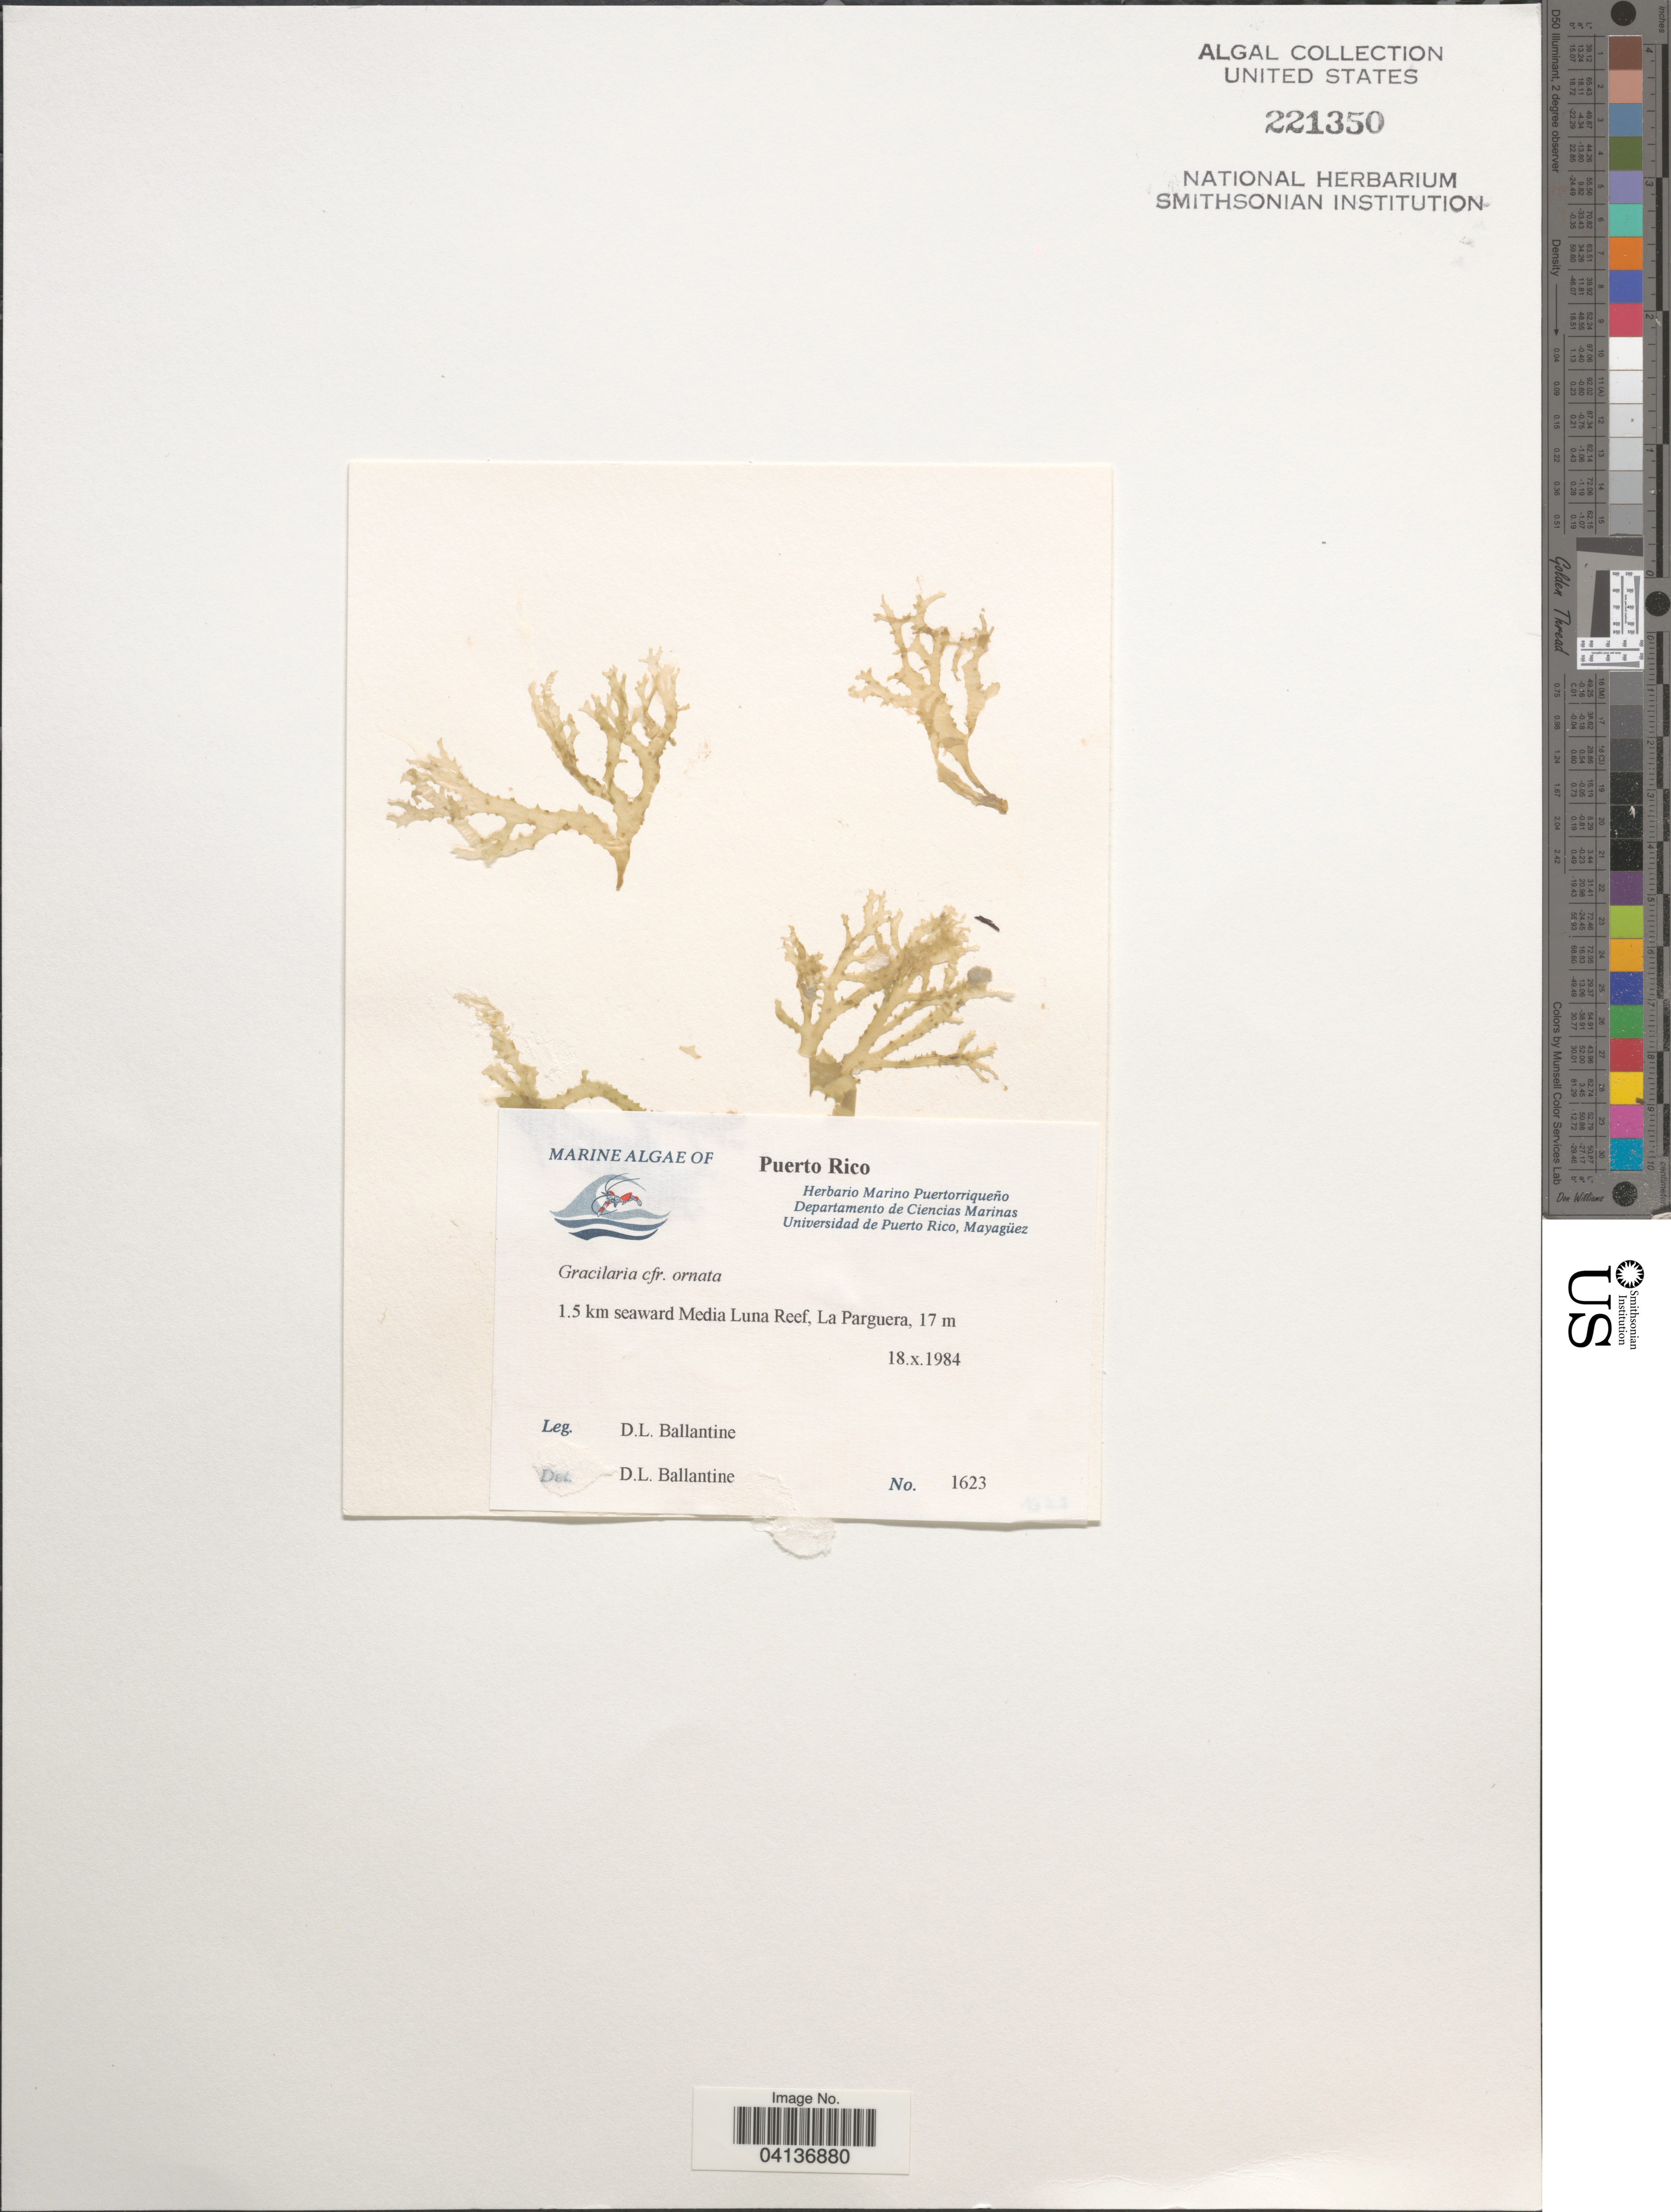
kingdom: Plantae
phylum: Rhodophyta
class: Florideophyceae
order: Gracilariales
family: Gracilariaceae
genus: Gracilaria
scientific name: Gracilaria ornata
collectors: D.L. Ballantine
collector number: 1623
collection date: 1984-10-18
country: Puerto Rico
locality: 1.5 km seaward Media Luna Reef, La Parguera.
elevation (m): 17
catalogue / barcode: US 221350